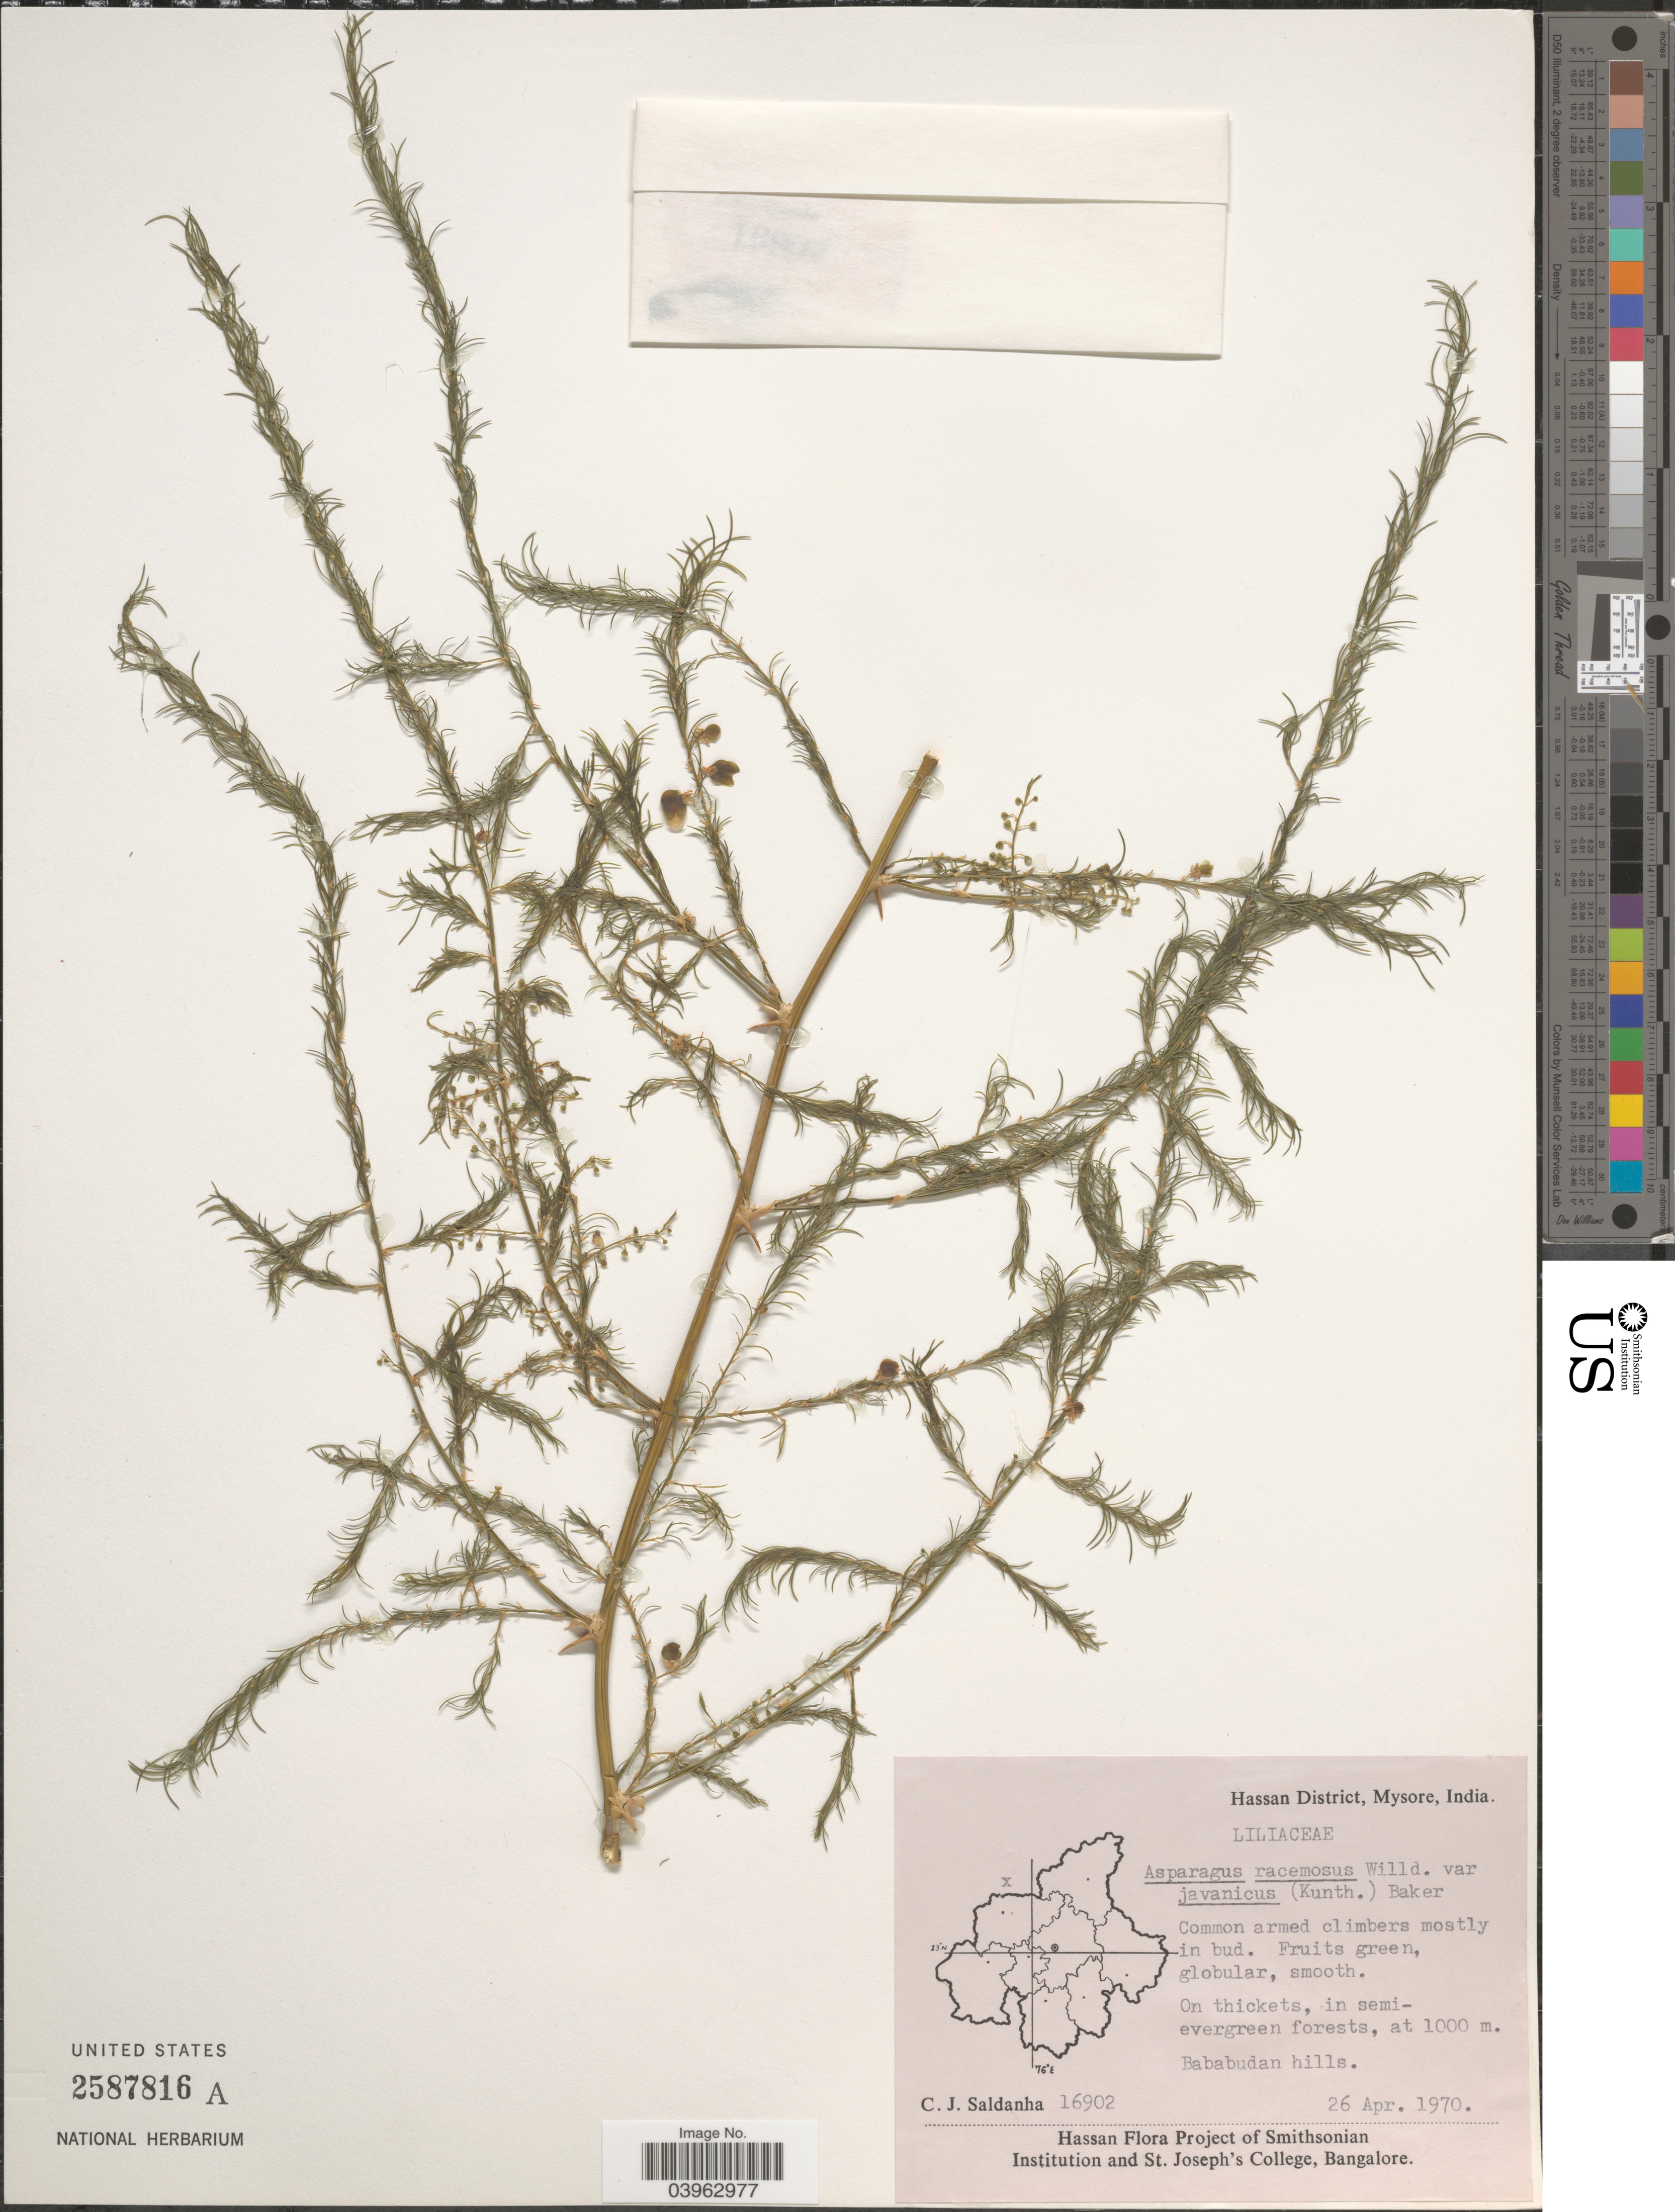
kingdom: Plantae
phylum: Tracheophyta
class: Liliopsida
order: Asparagales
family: Asparagaceae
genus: Asparagus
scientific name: Asparagus racemosus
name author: Willd.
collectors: C. J. Saldanha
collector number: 16902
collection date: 1970-04-26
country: India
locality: Hassan District, Mysore. On thickets, in semi-evergreen forests. Bababudan hills.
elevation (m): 1000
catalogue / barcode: US 2587816A